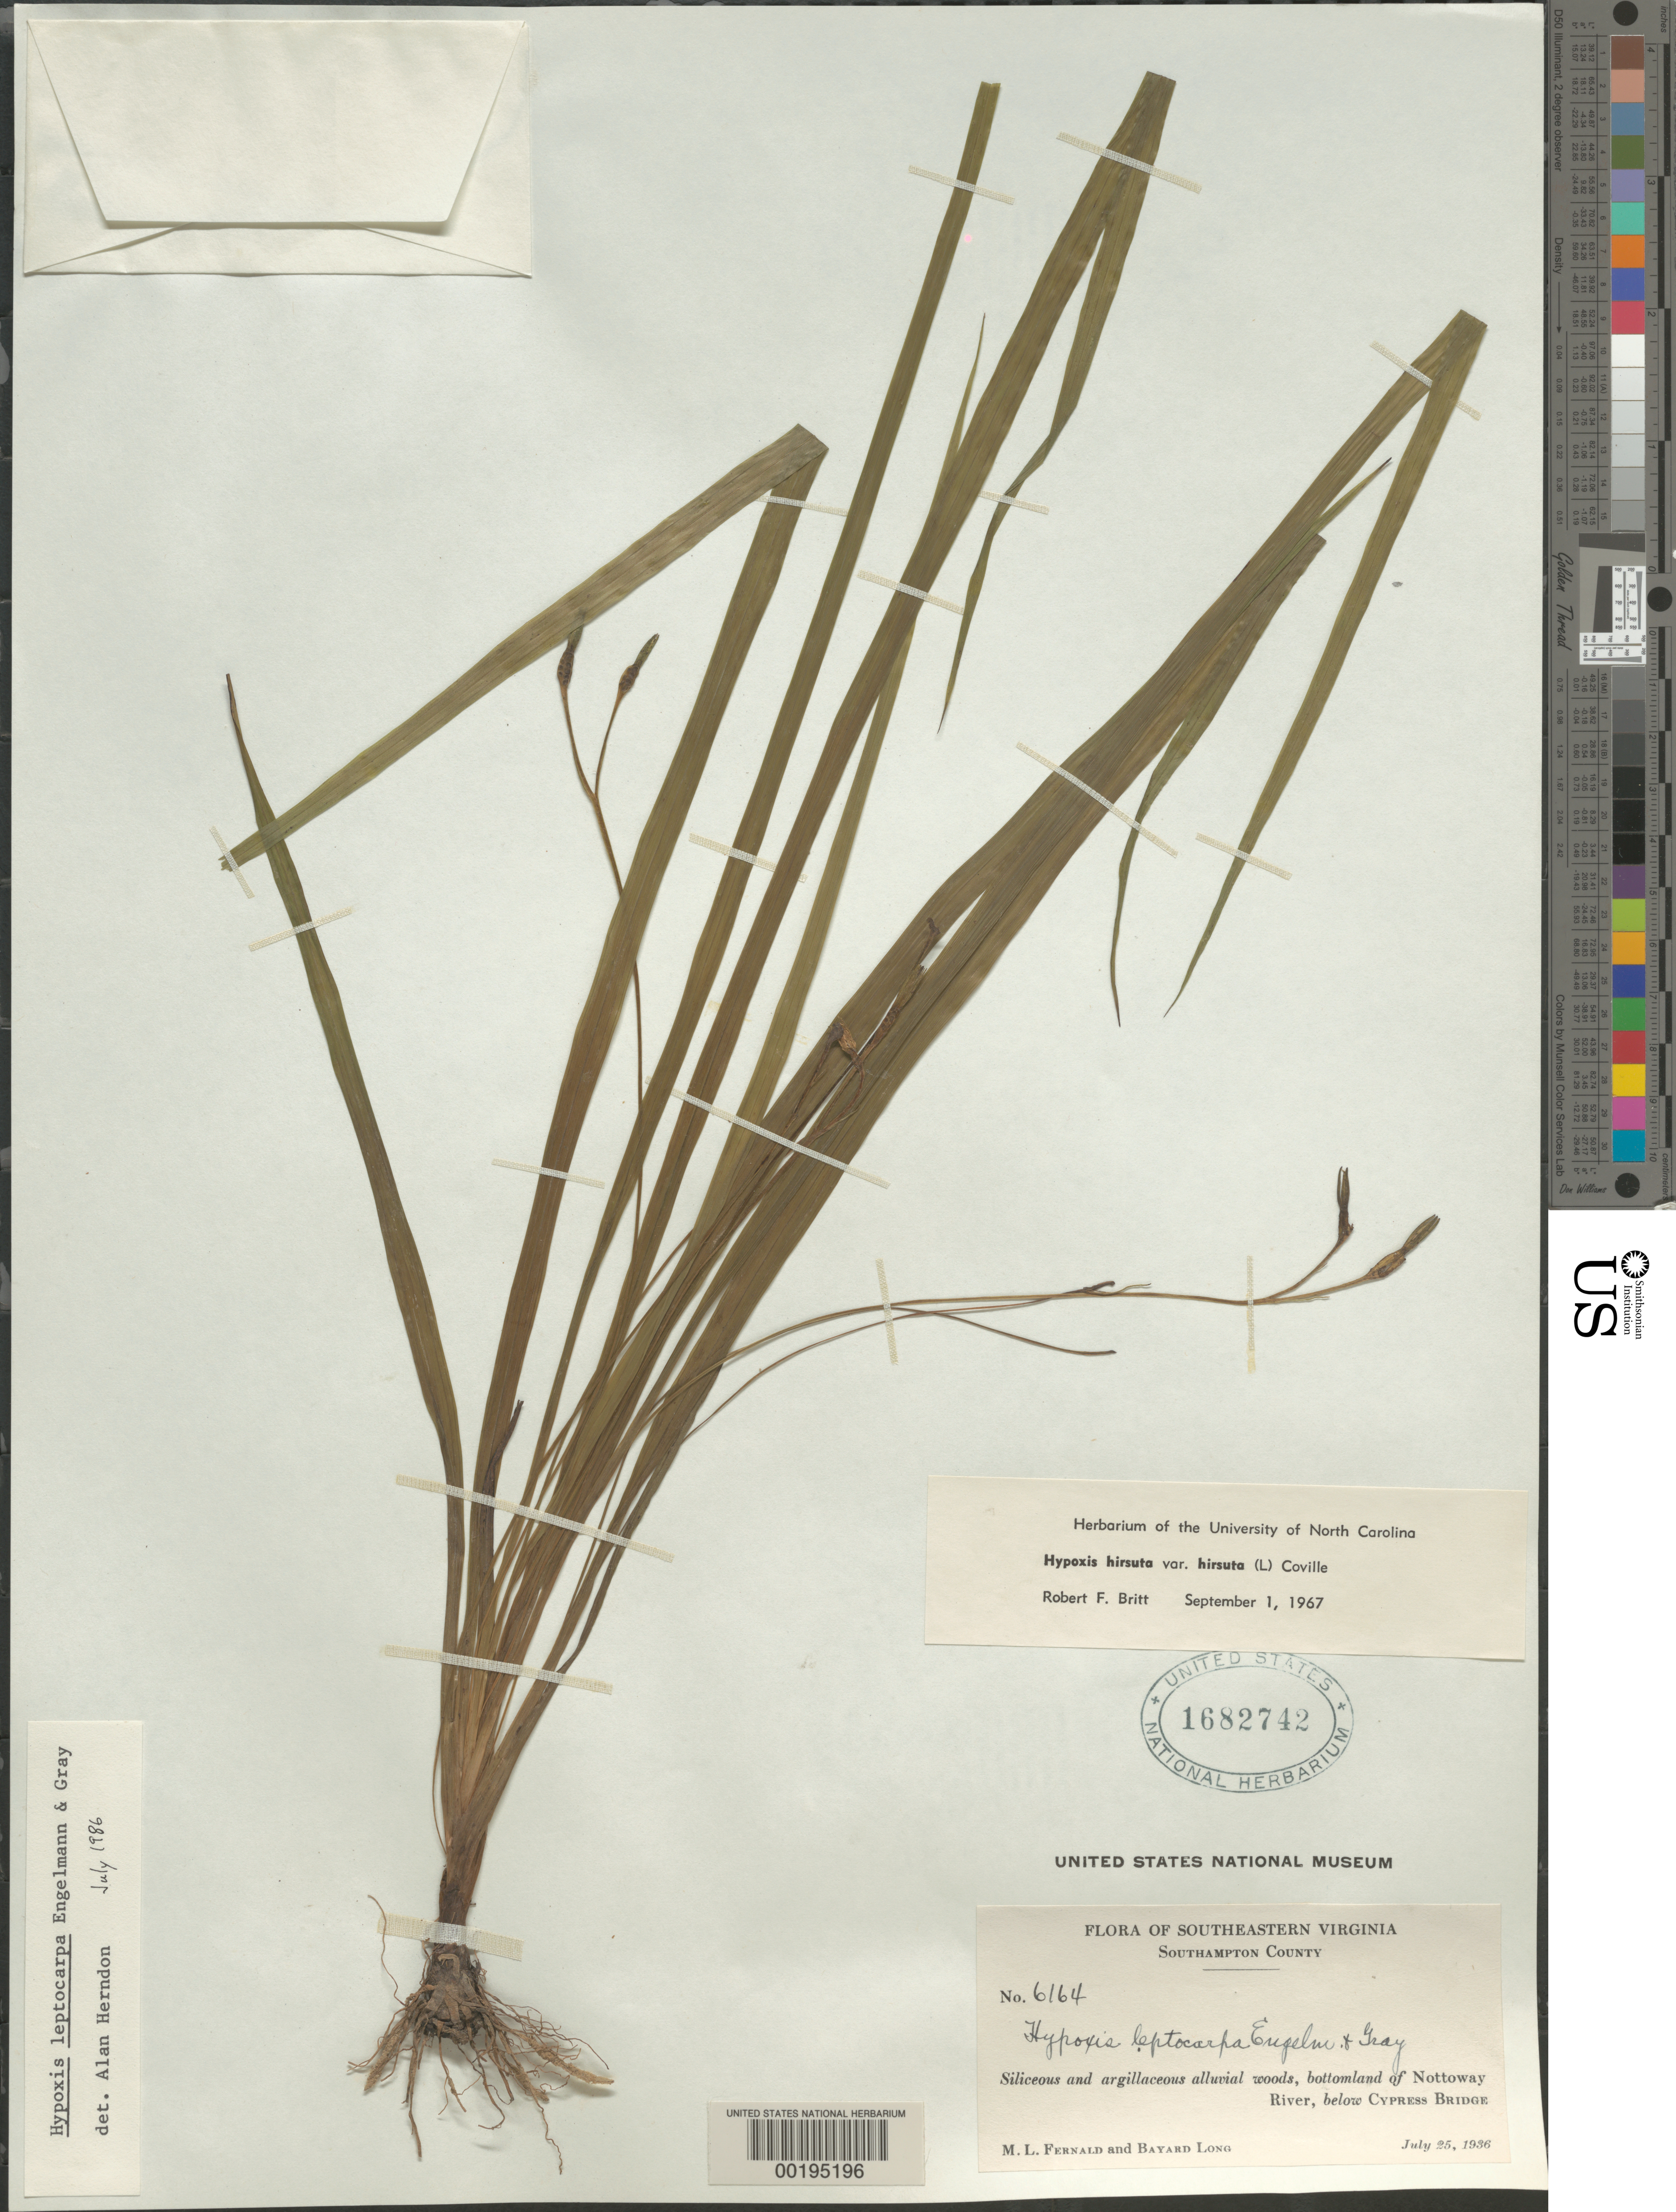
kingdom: Plantae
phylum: Tracheophyta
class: Liliopsida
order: Asparagales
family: Hypoxidaceae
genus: Hypoxis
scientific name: Hypoxis leptocarpa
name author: (Engelm. & A. Gray) Small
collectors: M. L. Fernald & B. H. Long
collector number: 6164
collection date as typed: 25 Jul 1936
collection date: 1936-07-25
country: United States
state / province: Virginia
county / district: Southampton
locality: Nottoway river, below cypress bridge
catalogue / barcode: US 1682742